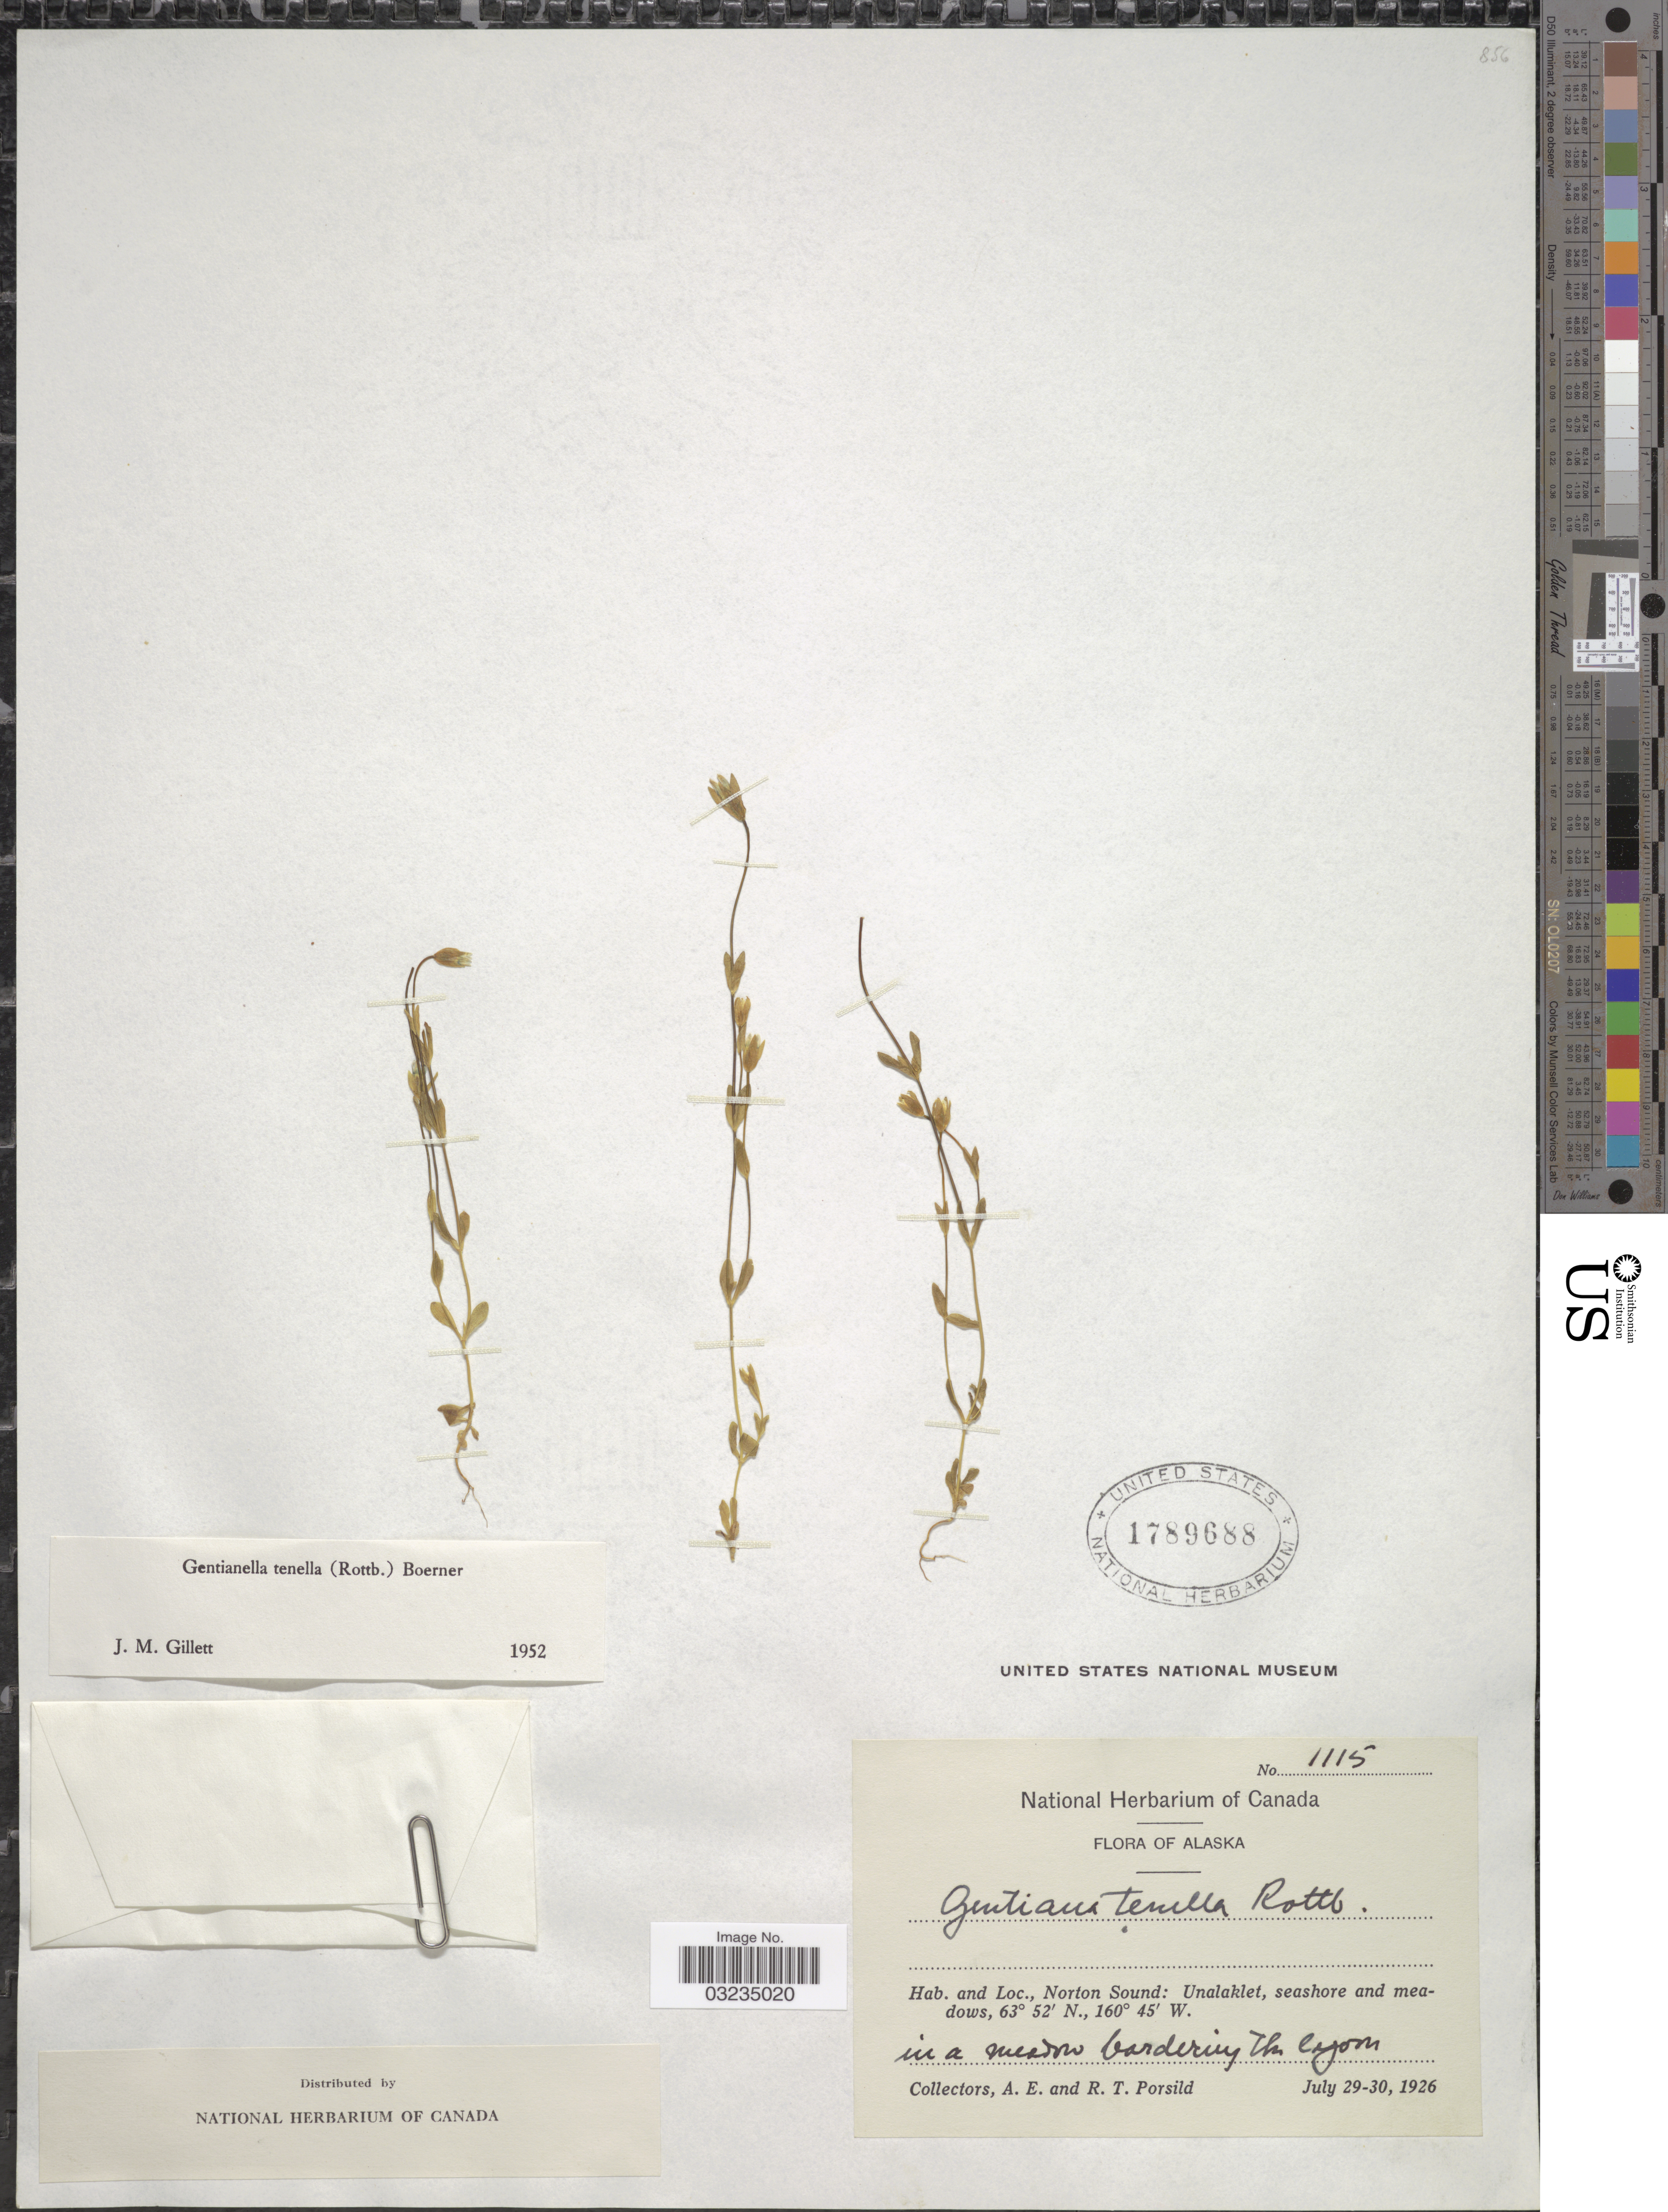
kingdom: Plantae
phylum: Tracheophyta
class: Magnoliopsida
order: Gentianales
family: Gentianaceae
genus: Gentiana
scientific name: Gentiana tenella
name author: Rottb.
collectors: A. E. Porsild & R. T. Porsild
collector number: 1115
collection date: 1926-07-29/1926-07-30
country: United States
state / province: Alaska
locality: Norton Sound: Unalaklet, seashore and meadows.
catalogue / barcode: US 1789688